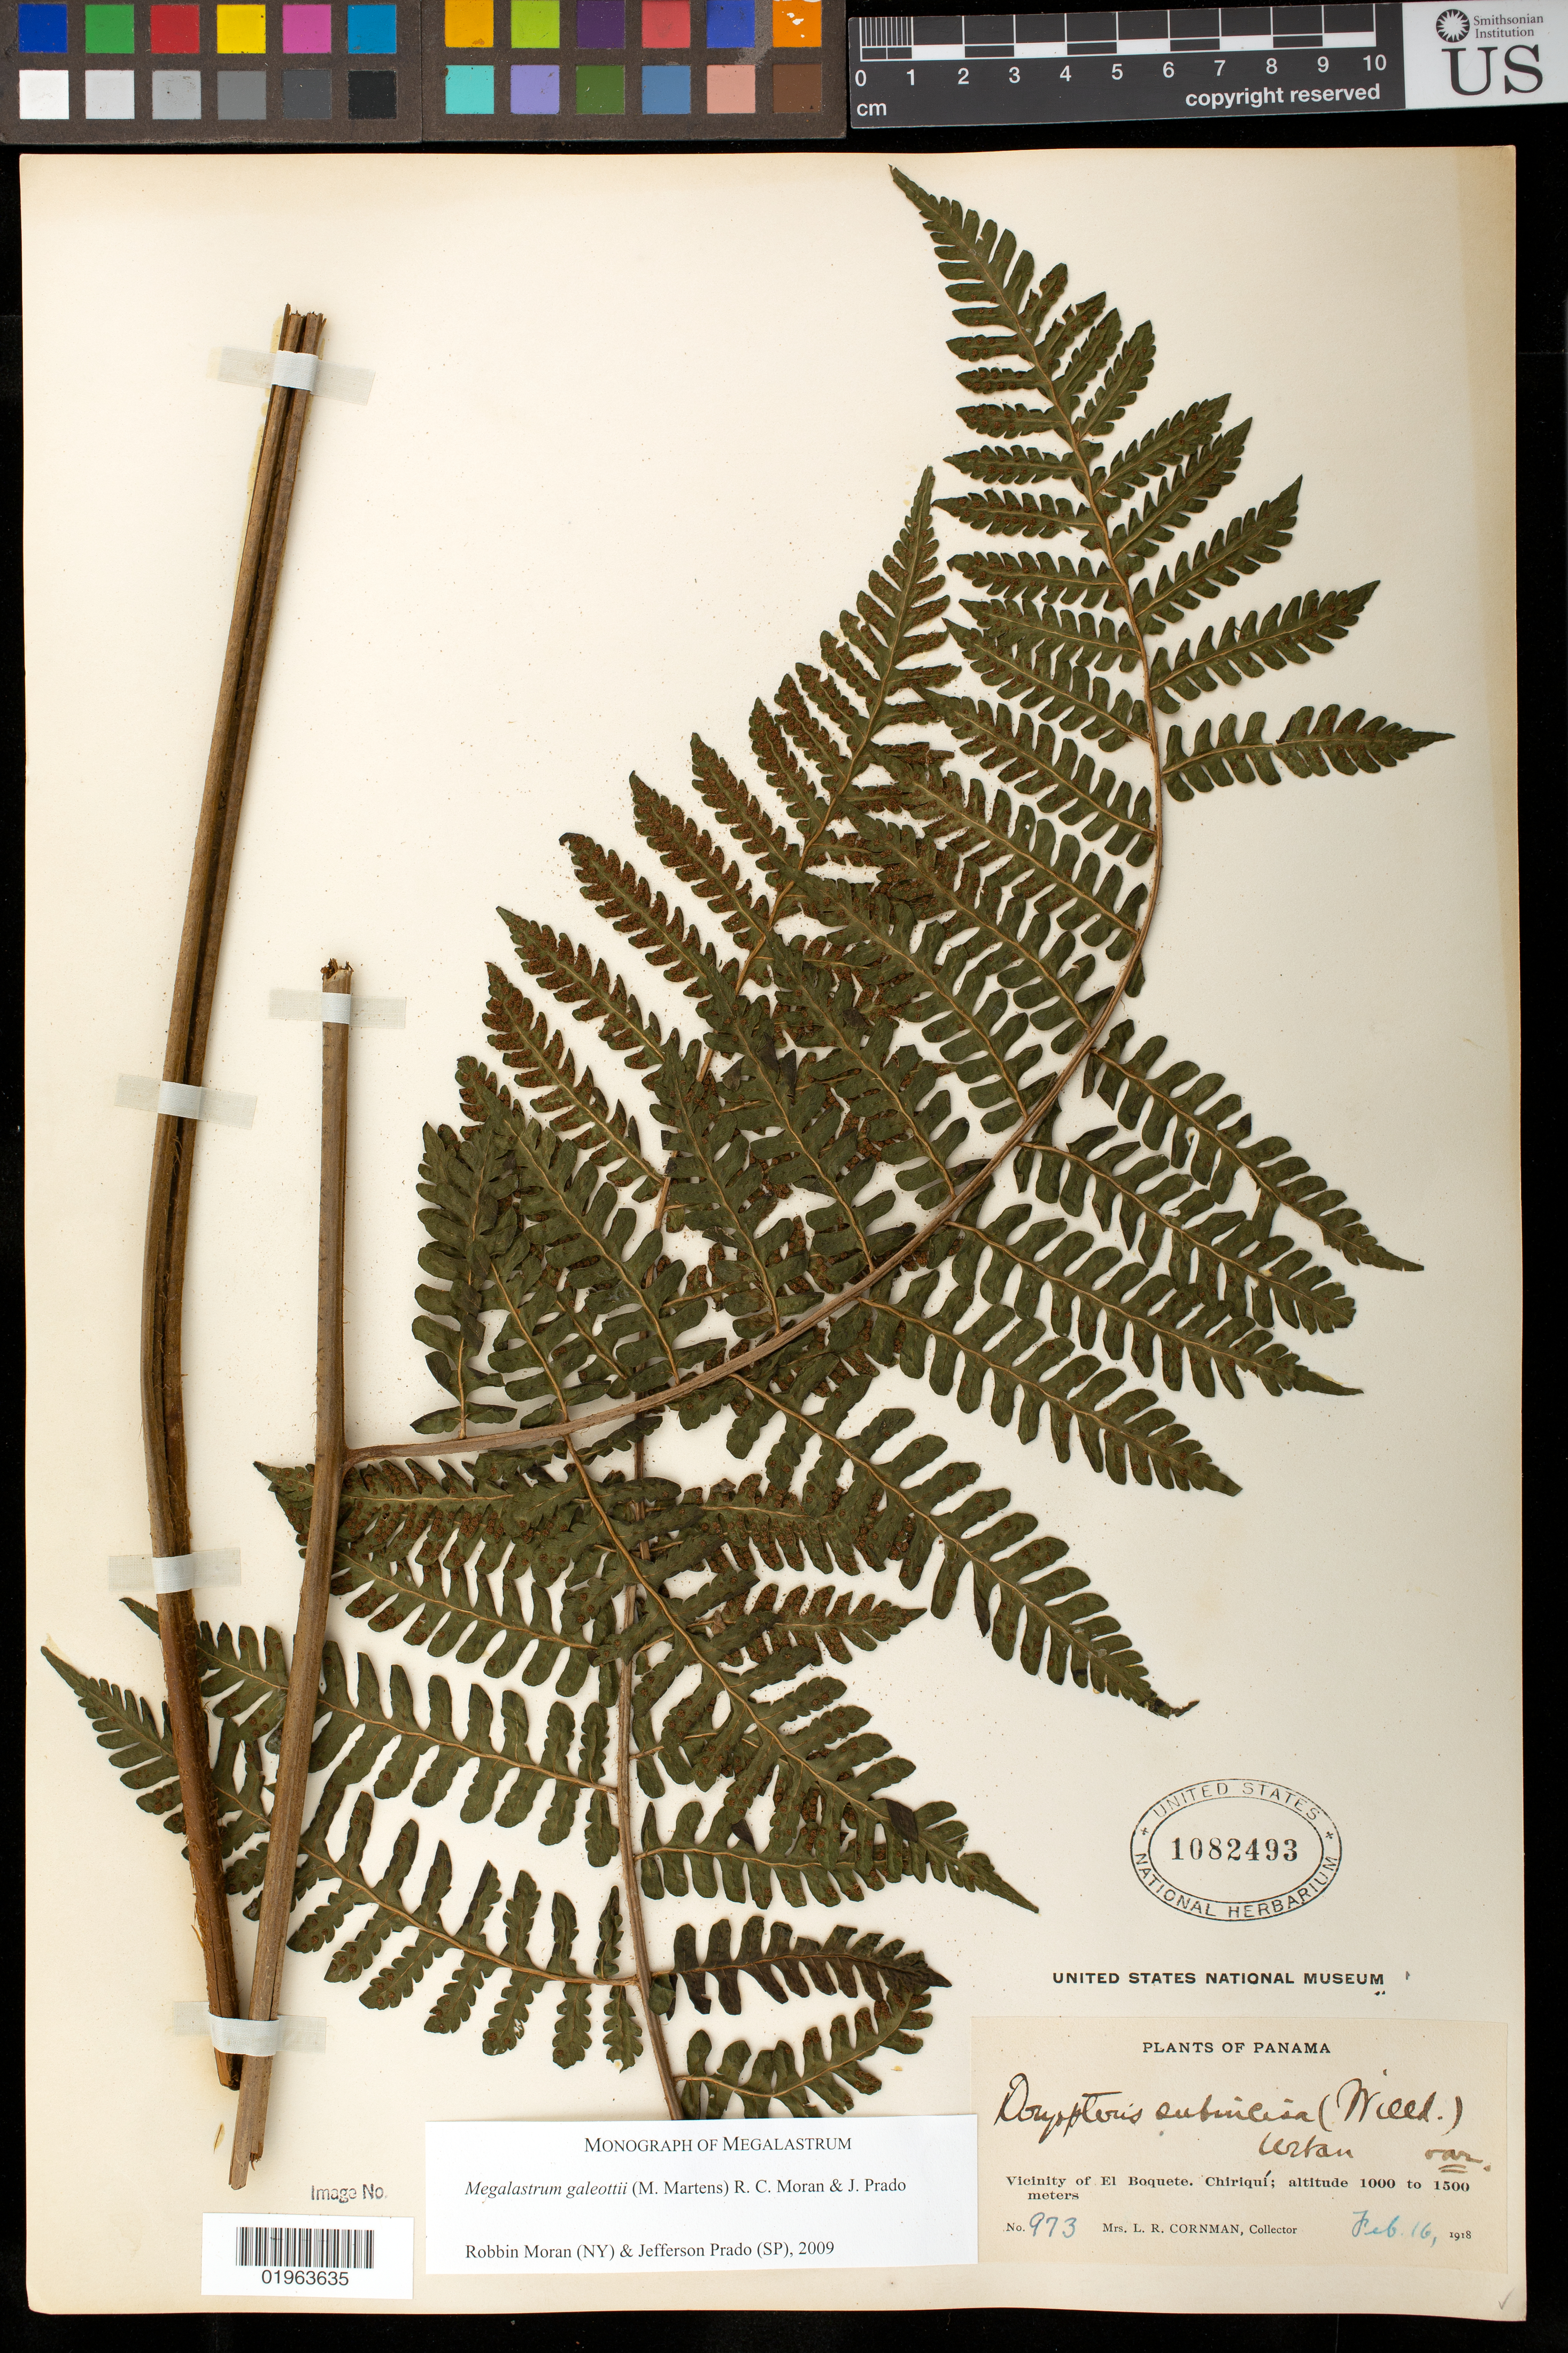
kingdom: Plantae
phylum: Tracheophyta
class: Polypodiopsida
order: Polypodiales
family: Dryopteridaceae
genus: Megalastrum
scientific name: Megalastrum galeottii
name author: (M. Martens) R.C. Moran & J. Prado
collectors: L. Cornman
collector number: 973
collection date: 1918-02-16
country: Panama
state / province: Chiriqui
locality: Vicinity of El Boquete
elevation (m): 1000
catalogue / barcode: US 1082493